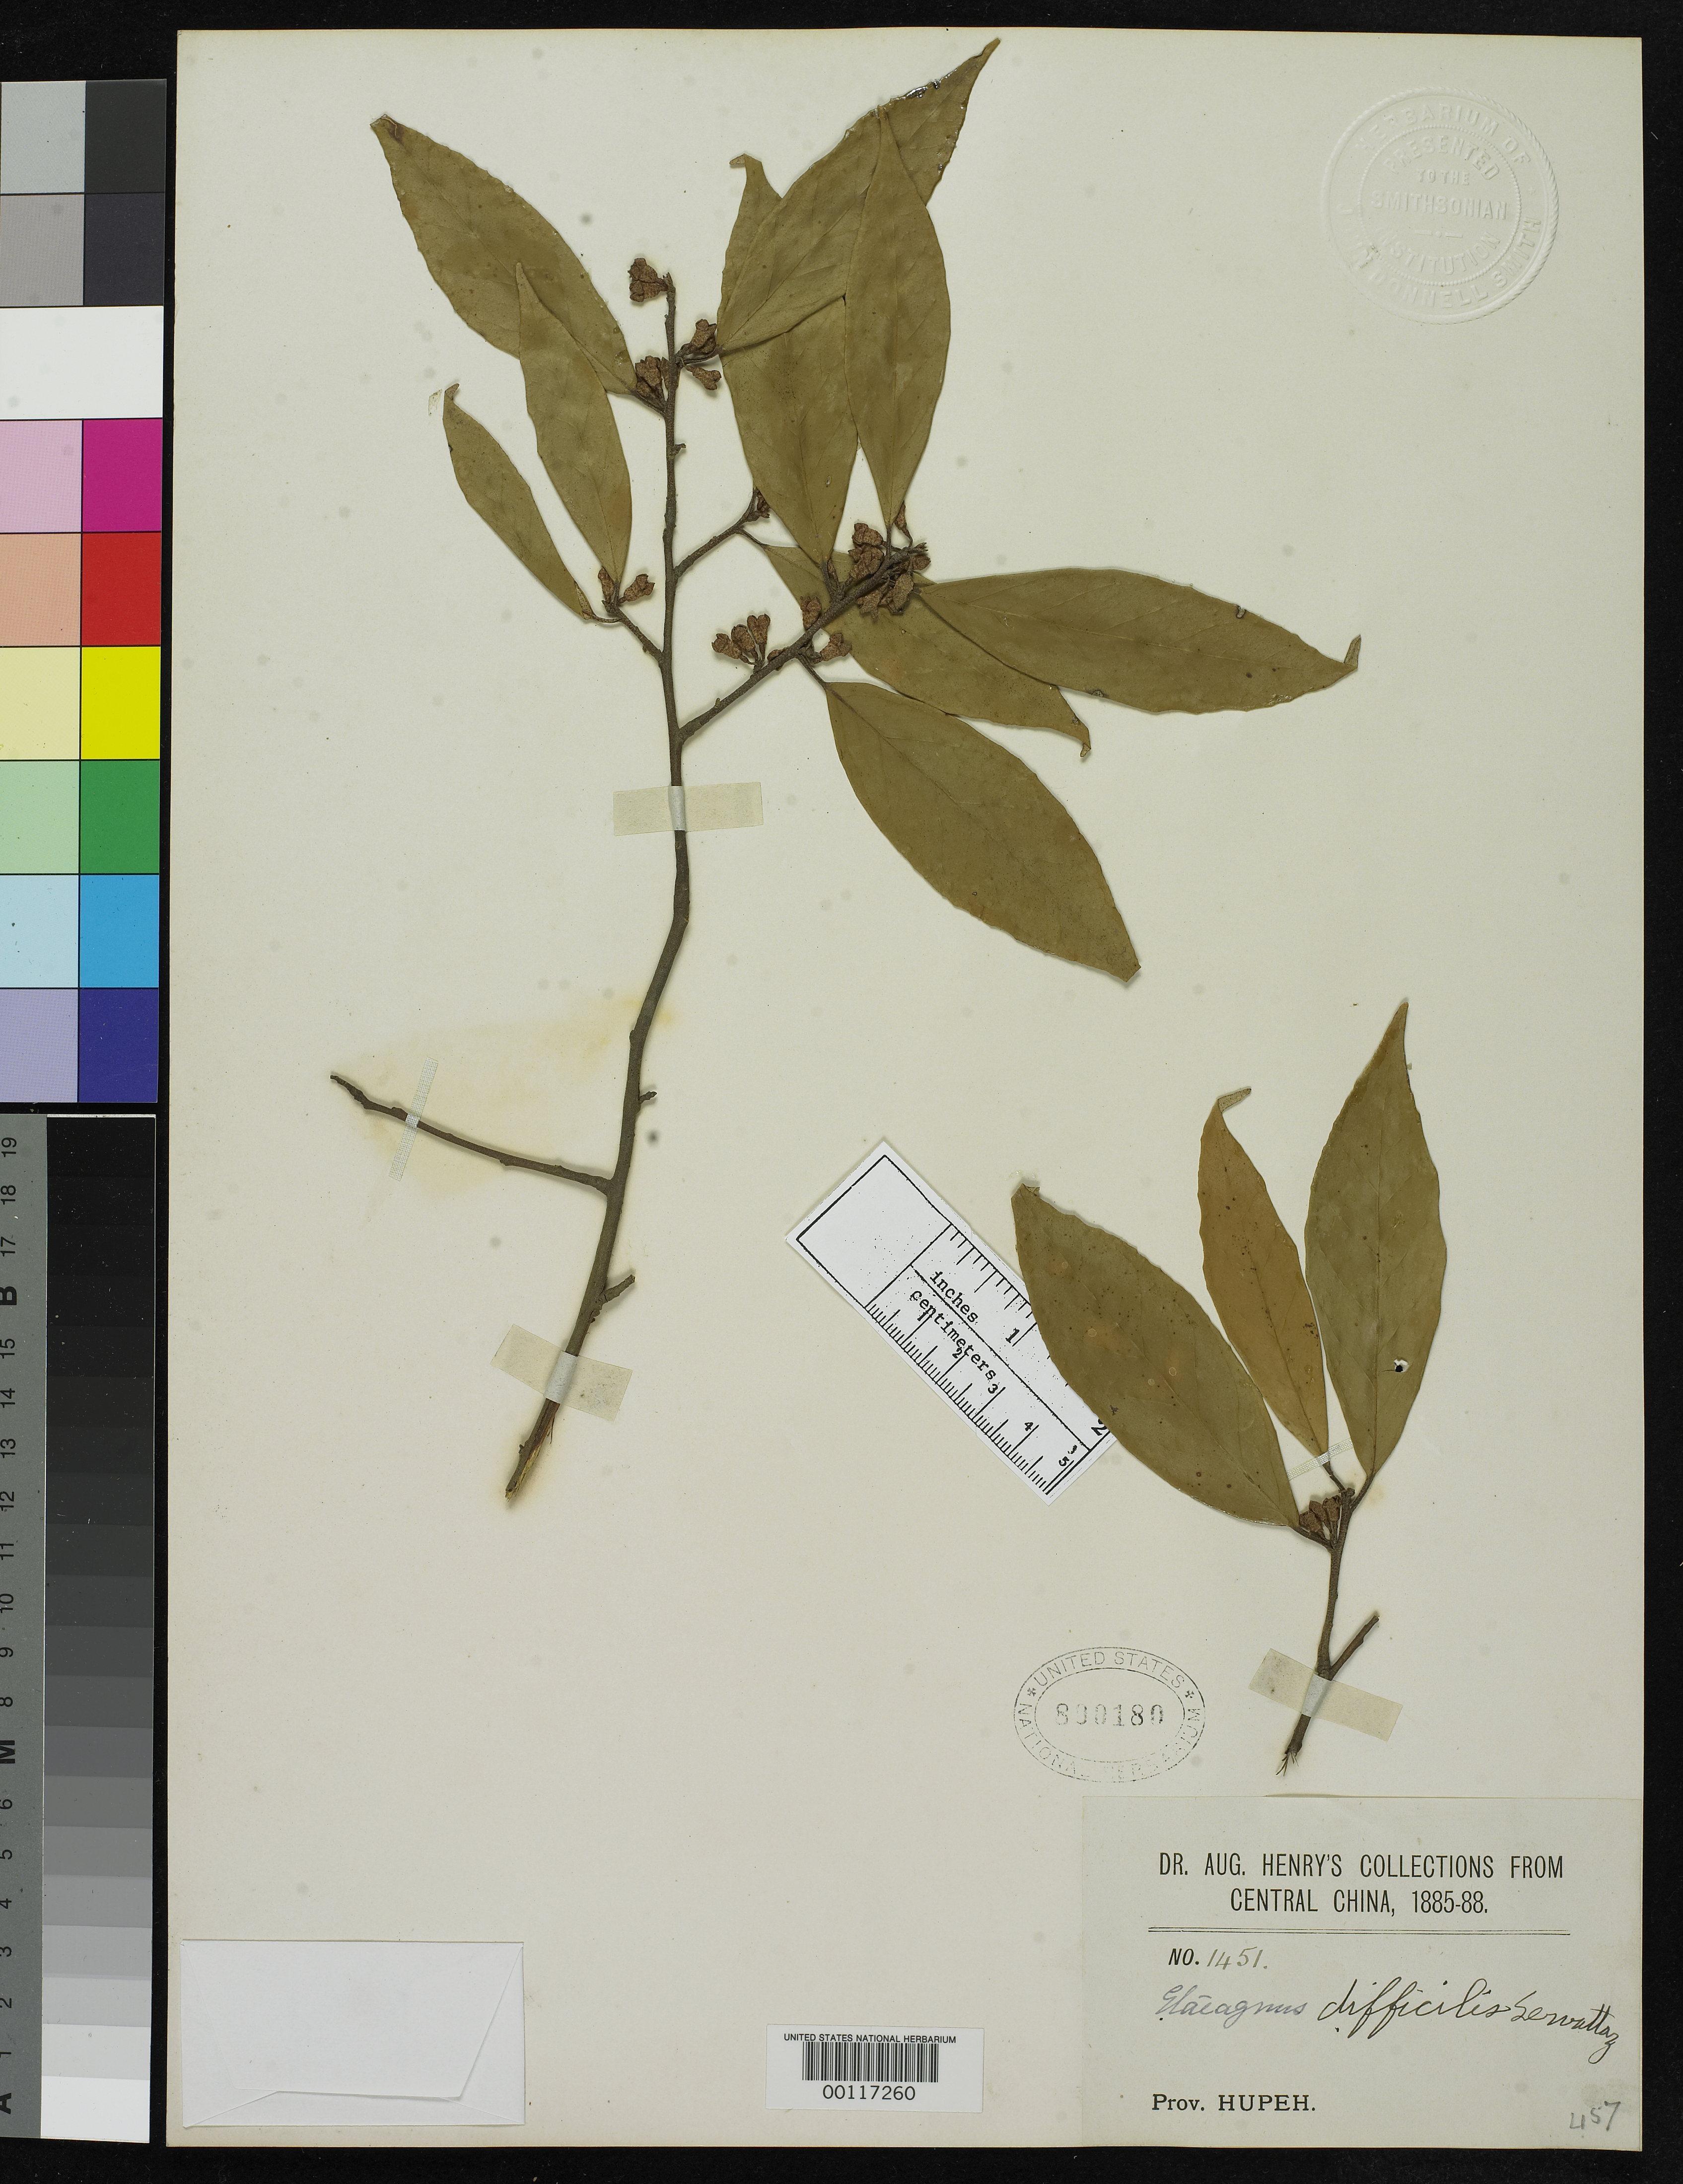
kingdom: Plantae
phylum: Tracheophyta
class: Magnoliopsida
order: Rosales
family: Elaeagnaceae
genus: Elaeagnus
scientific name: Elaeagnus difficilis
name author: Servettaz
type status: Isotype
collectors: A. Henry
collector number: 1451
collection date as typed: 1885-88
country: China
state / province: Hubei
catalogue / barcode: US 800180